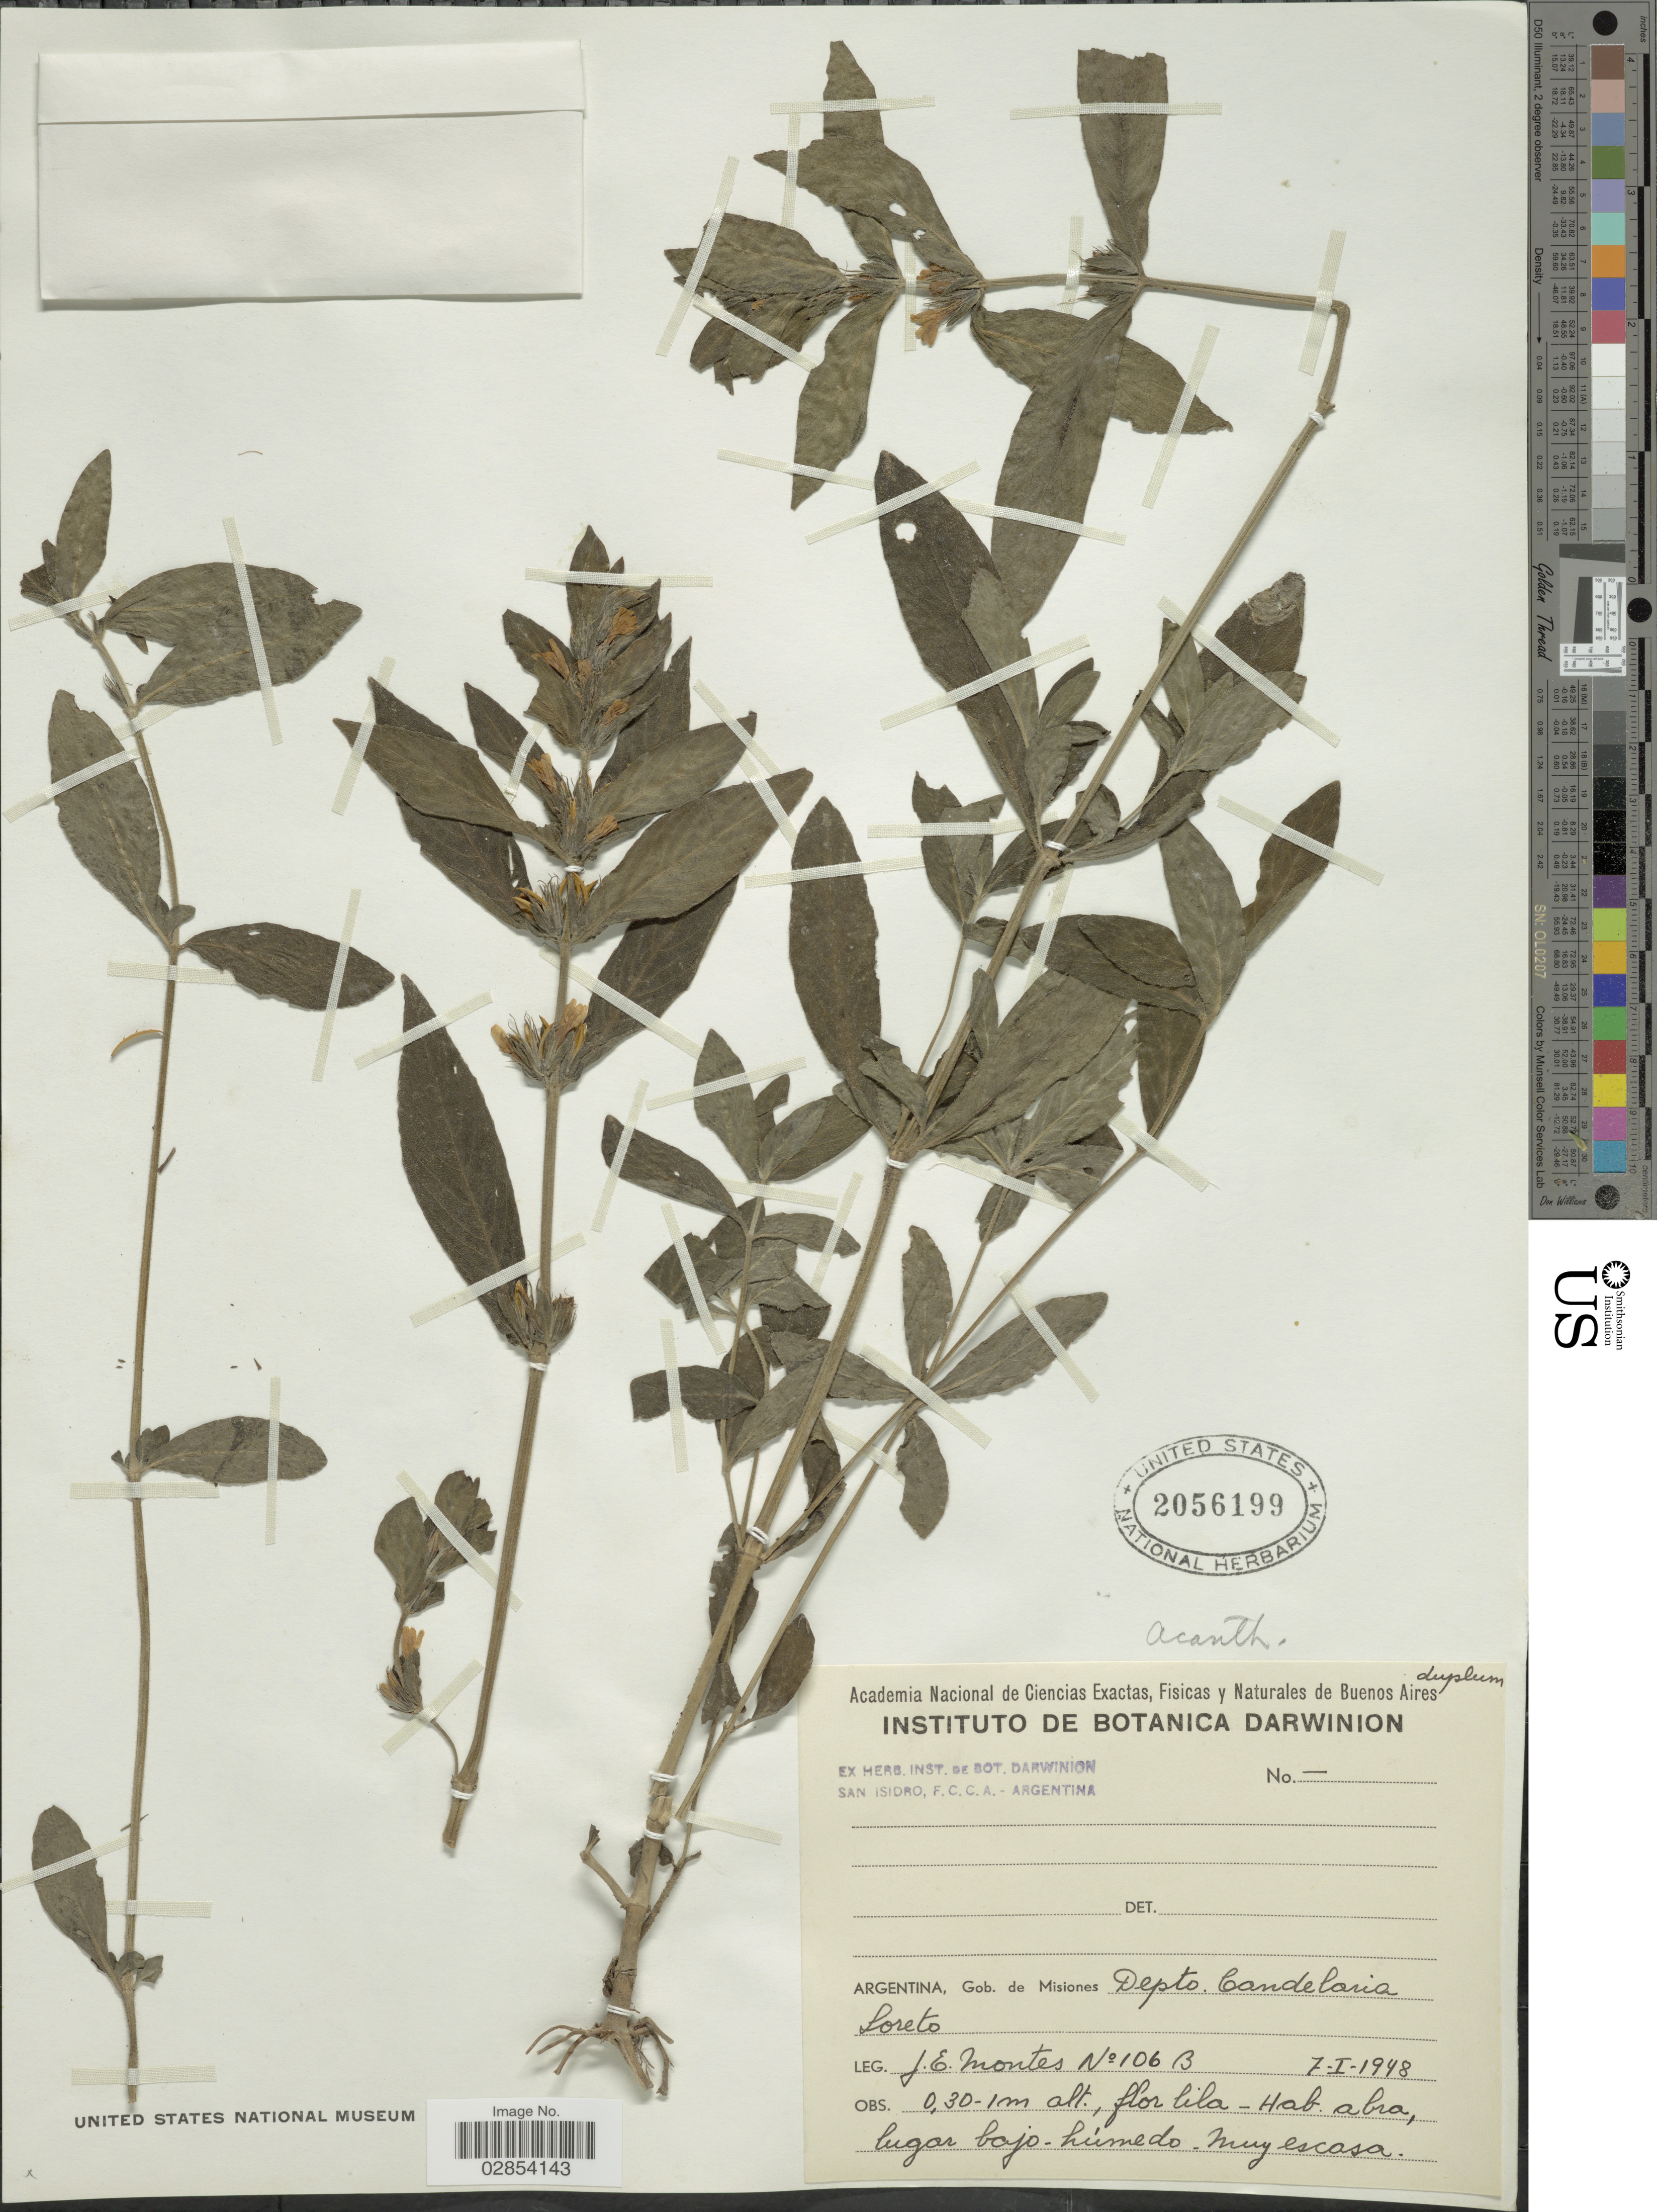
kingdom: Plantae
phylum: Tracheophyta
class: Magnoliopsida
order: Lamiales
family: Acanthaceae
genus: Hygrophila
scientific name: Hygrophila pubescens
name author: Nees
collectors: J. E. Montes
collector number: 106B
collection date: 1948-01-07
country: Argentina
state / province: Misiones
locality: Gob. de Misiones. Depto. Candelaria. Loreto.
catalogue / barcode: US 2056199